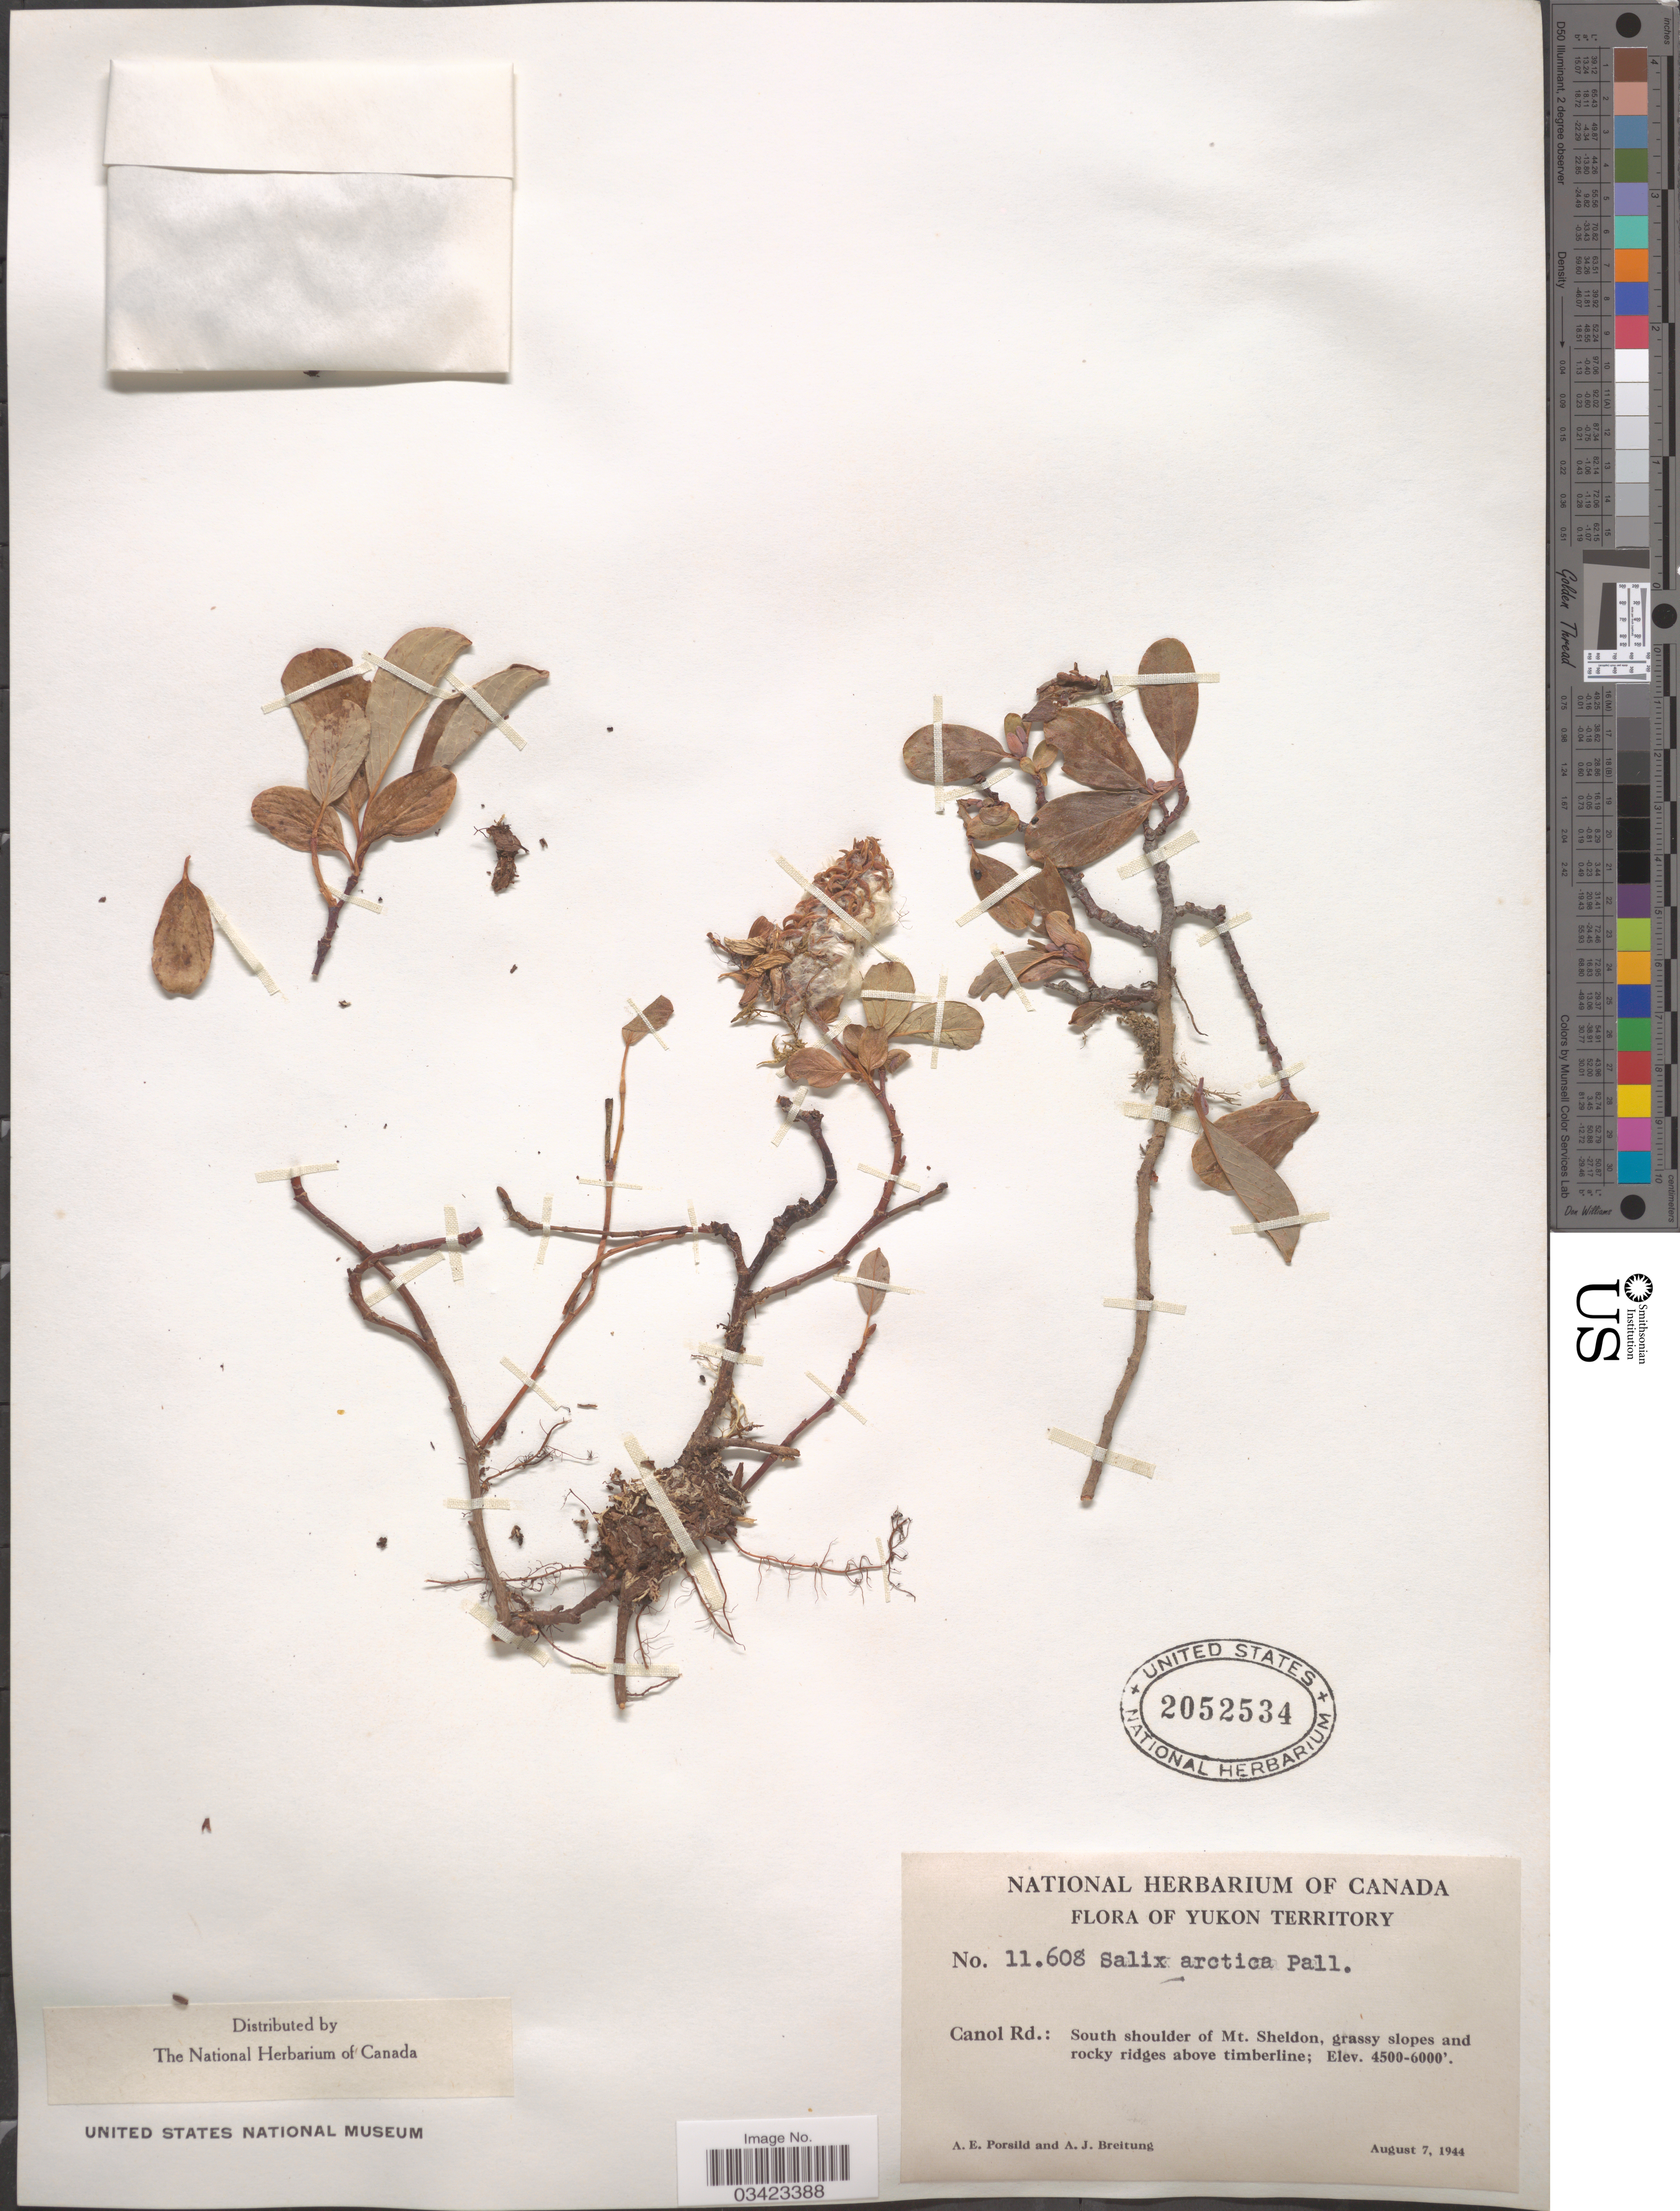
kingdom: Plantae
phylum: Tracheophyta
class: Magnoliopsida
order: Malpighiales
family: Salicaceae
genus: Salix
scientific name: Salix arctica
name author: Pall.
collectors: A. E. Porsild & A. Breitung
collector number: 11608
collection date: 1944-08-07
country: Canada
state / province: Yukon Territory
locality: Canol Rd.: South shoulder of Mt. Sheldon.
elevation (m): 1372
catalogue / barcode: US 2052534